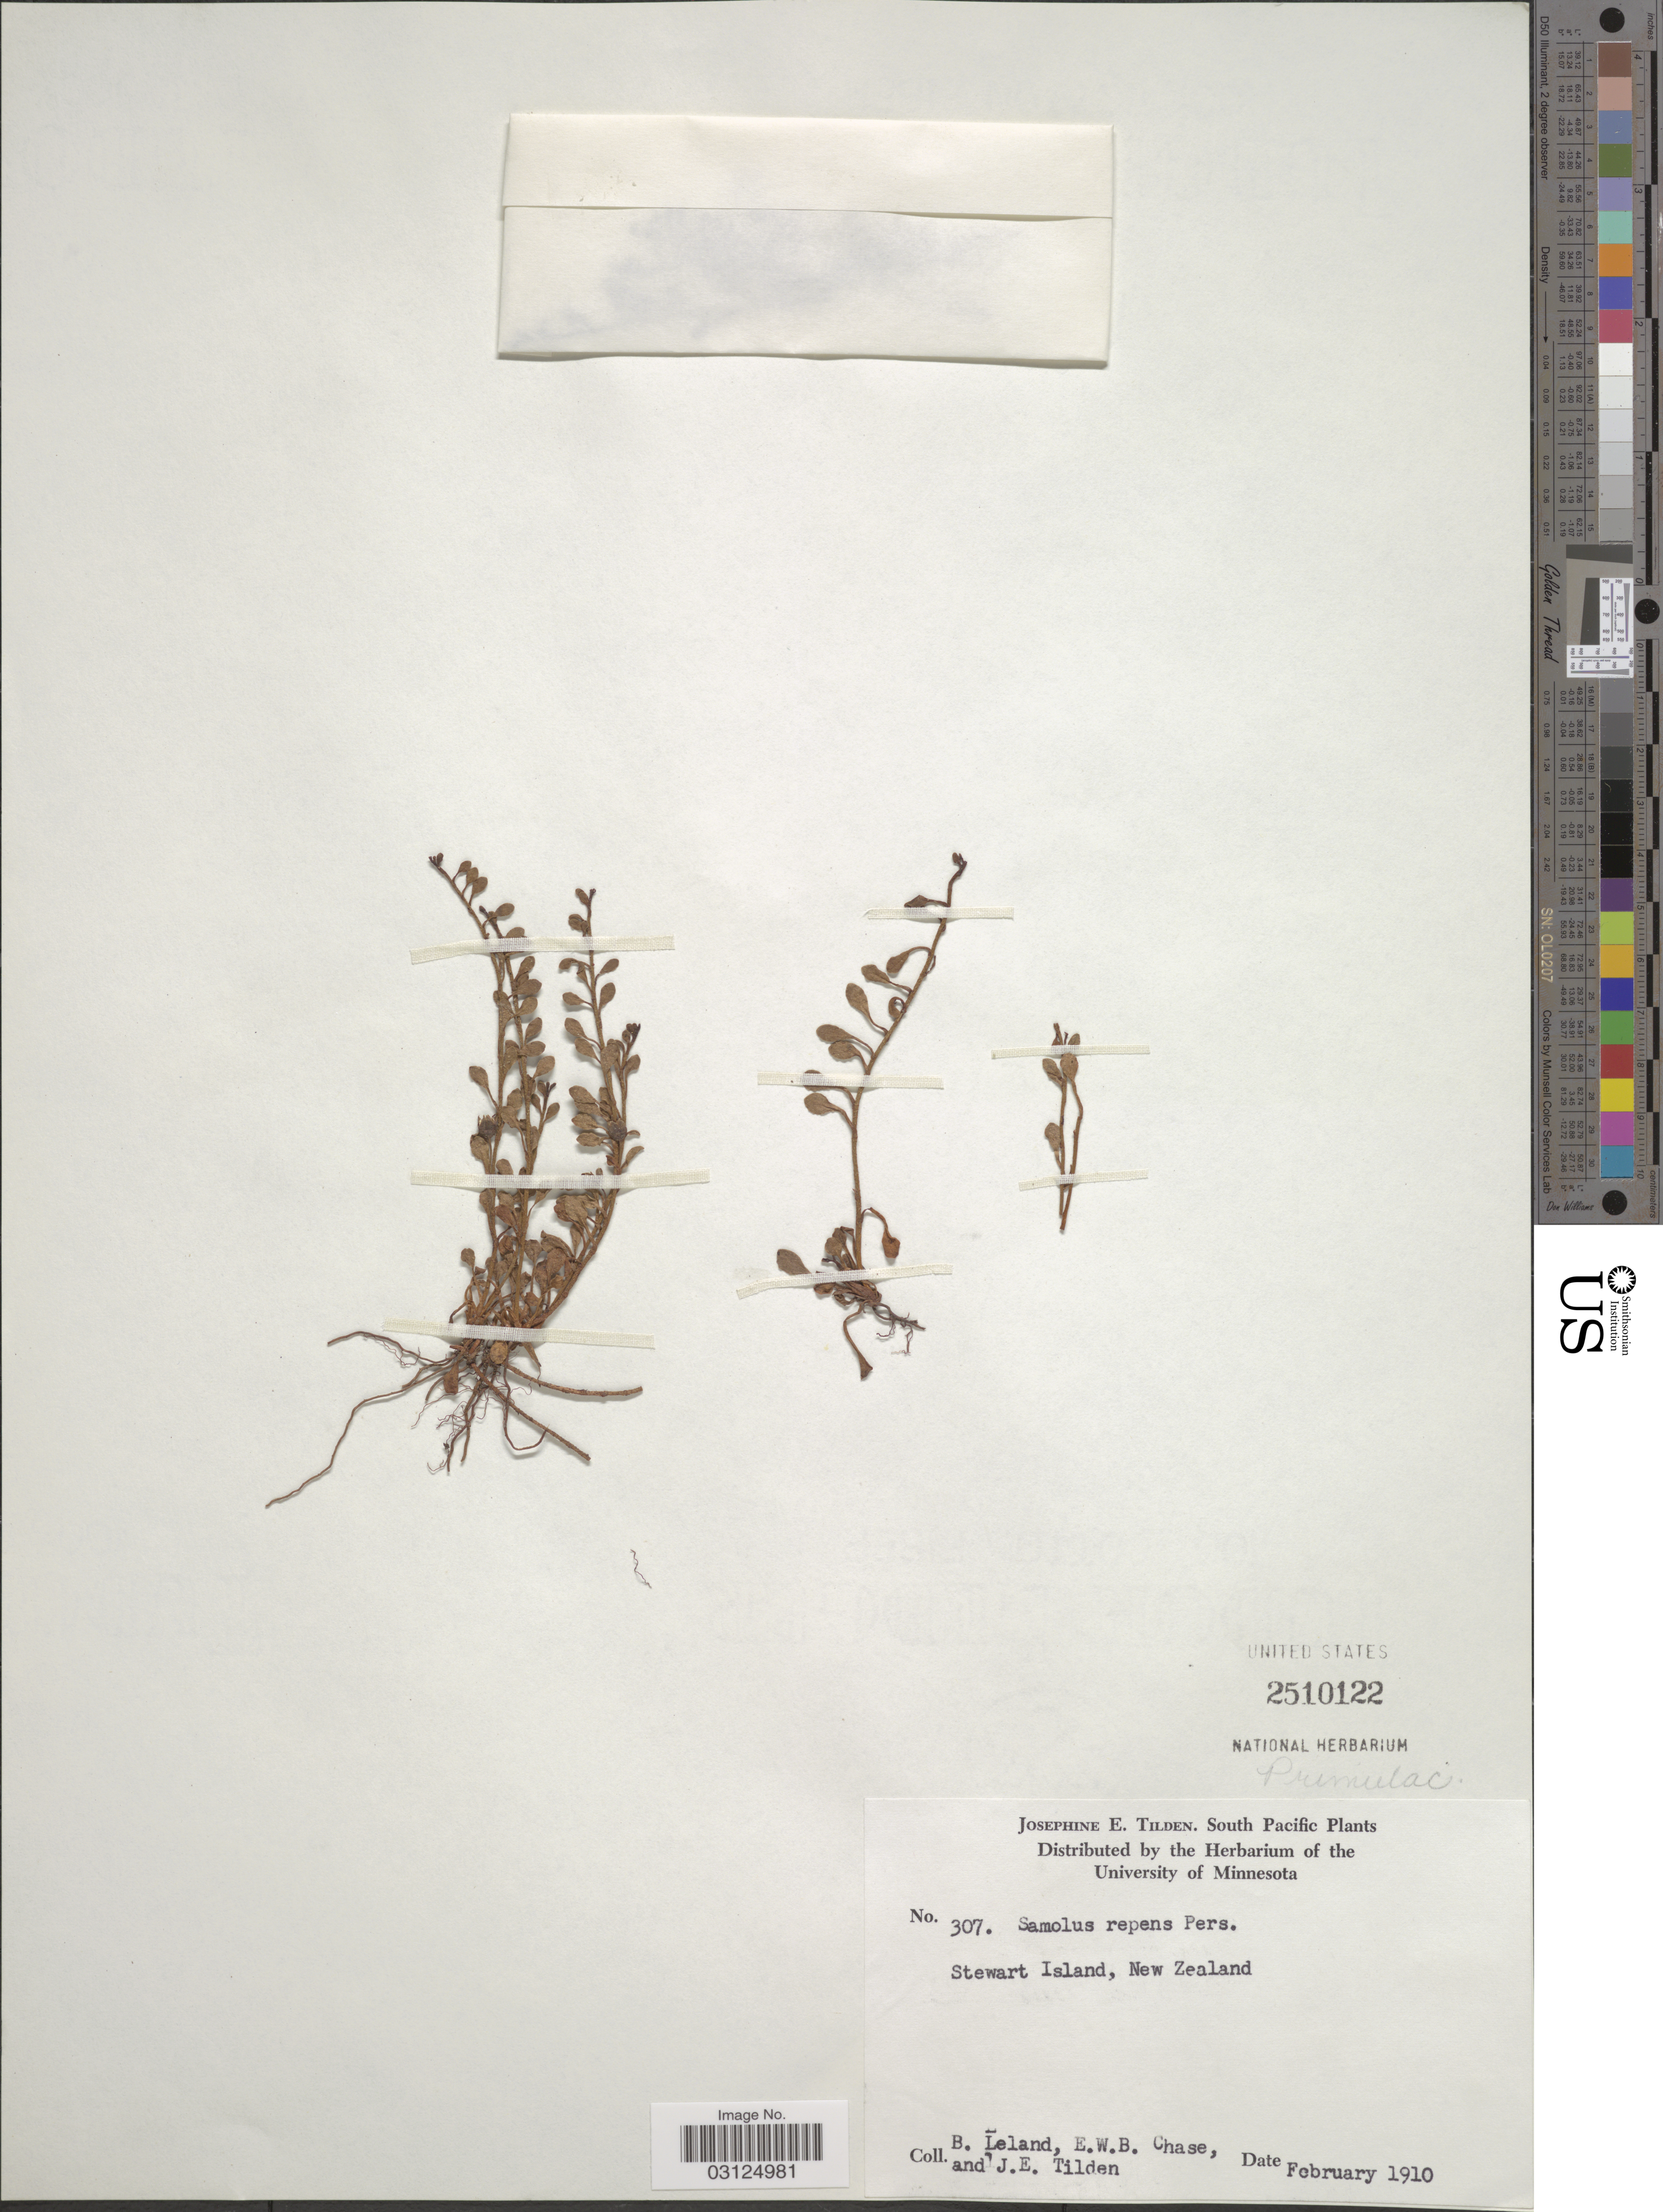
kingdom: Plantae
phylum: Tracheophyta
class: Magnoliopsida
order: Ericales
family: Primulaceae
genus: Samolus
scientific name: Samolus repens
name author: (J.R. Forst. & G. Forst.) Pers.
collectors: B. Leland, E. W. Chase & J. E. Tilden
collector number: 307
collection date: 1910-02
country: New Zealand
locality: South Pacific. Stewart Island.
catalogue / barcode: US 2510122